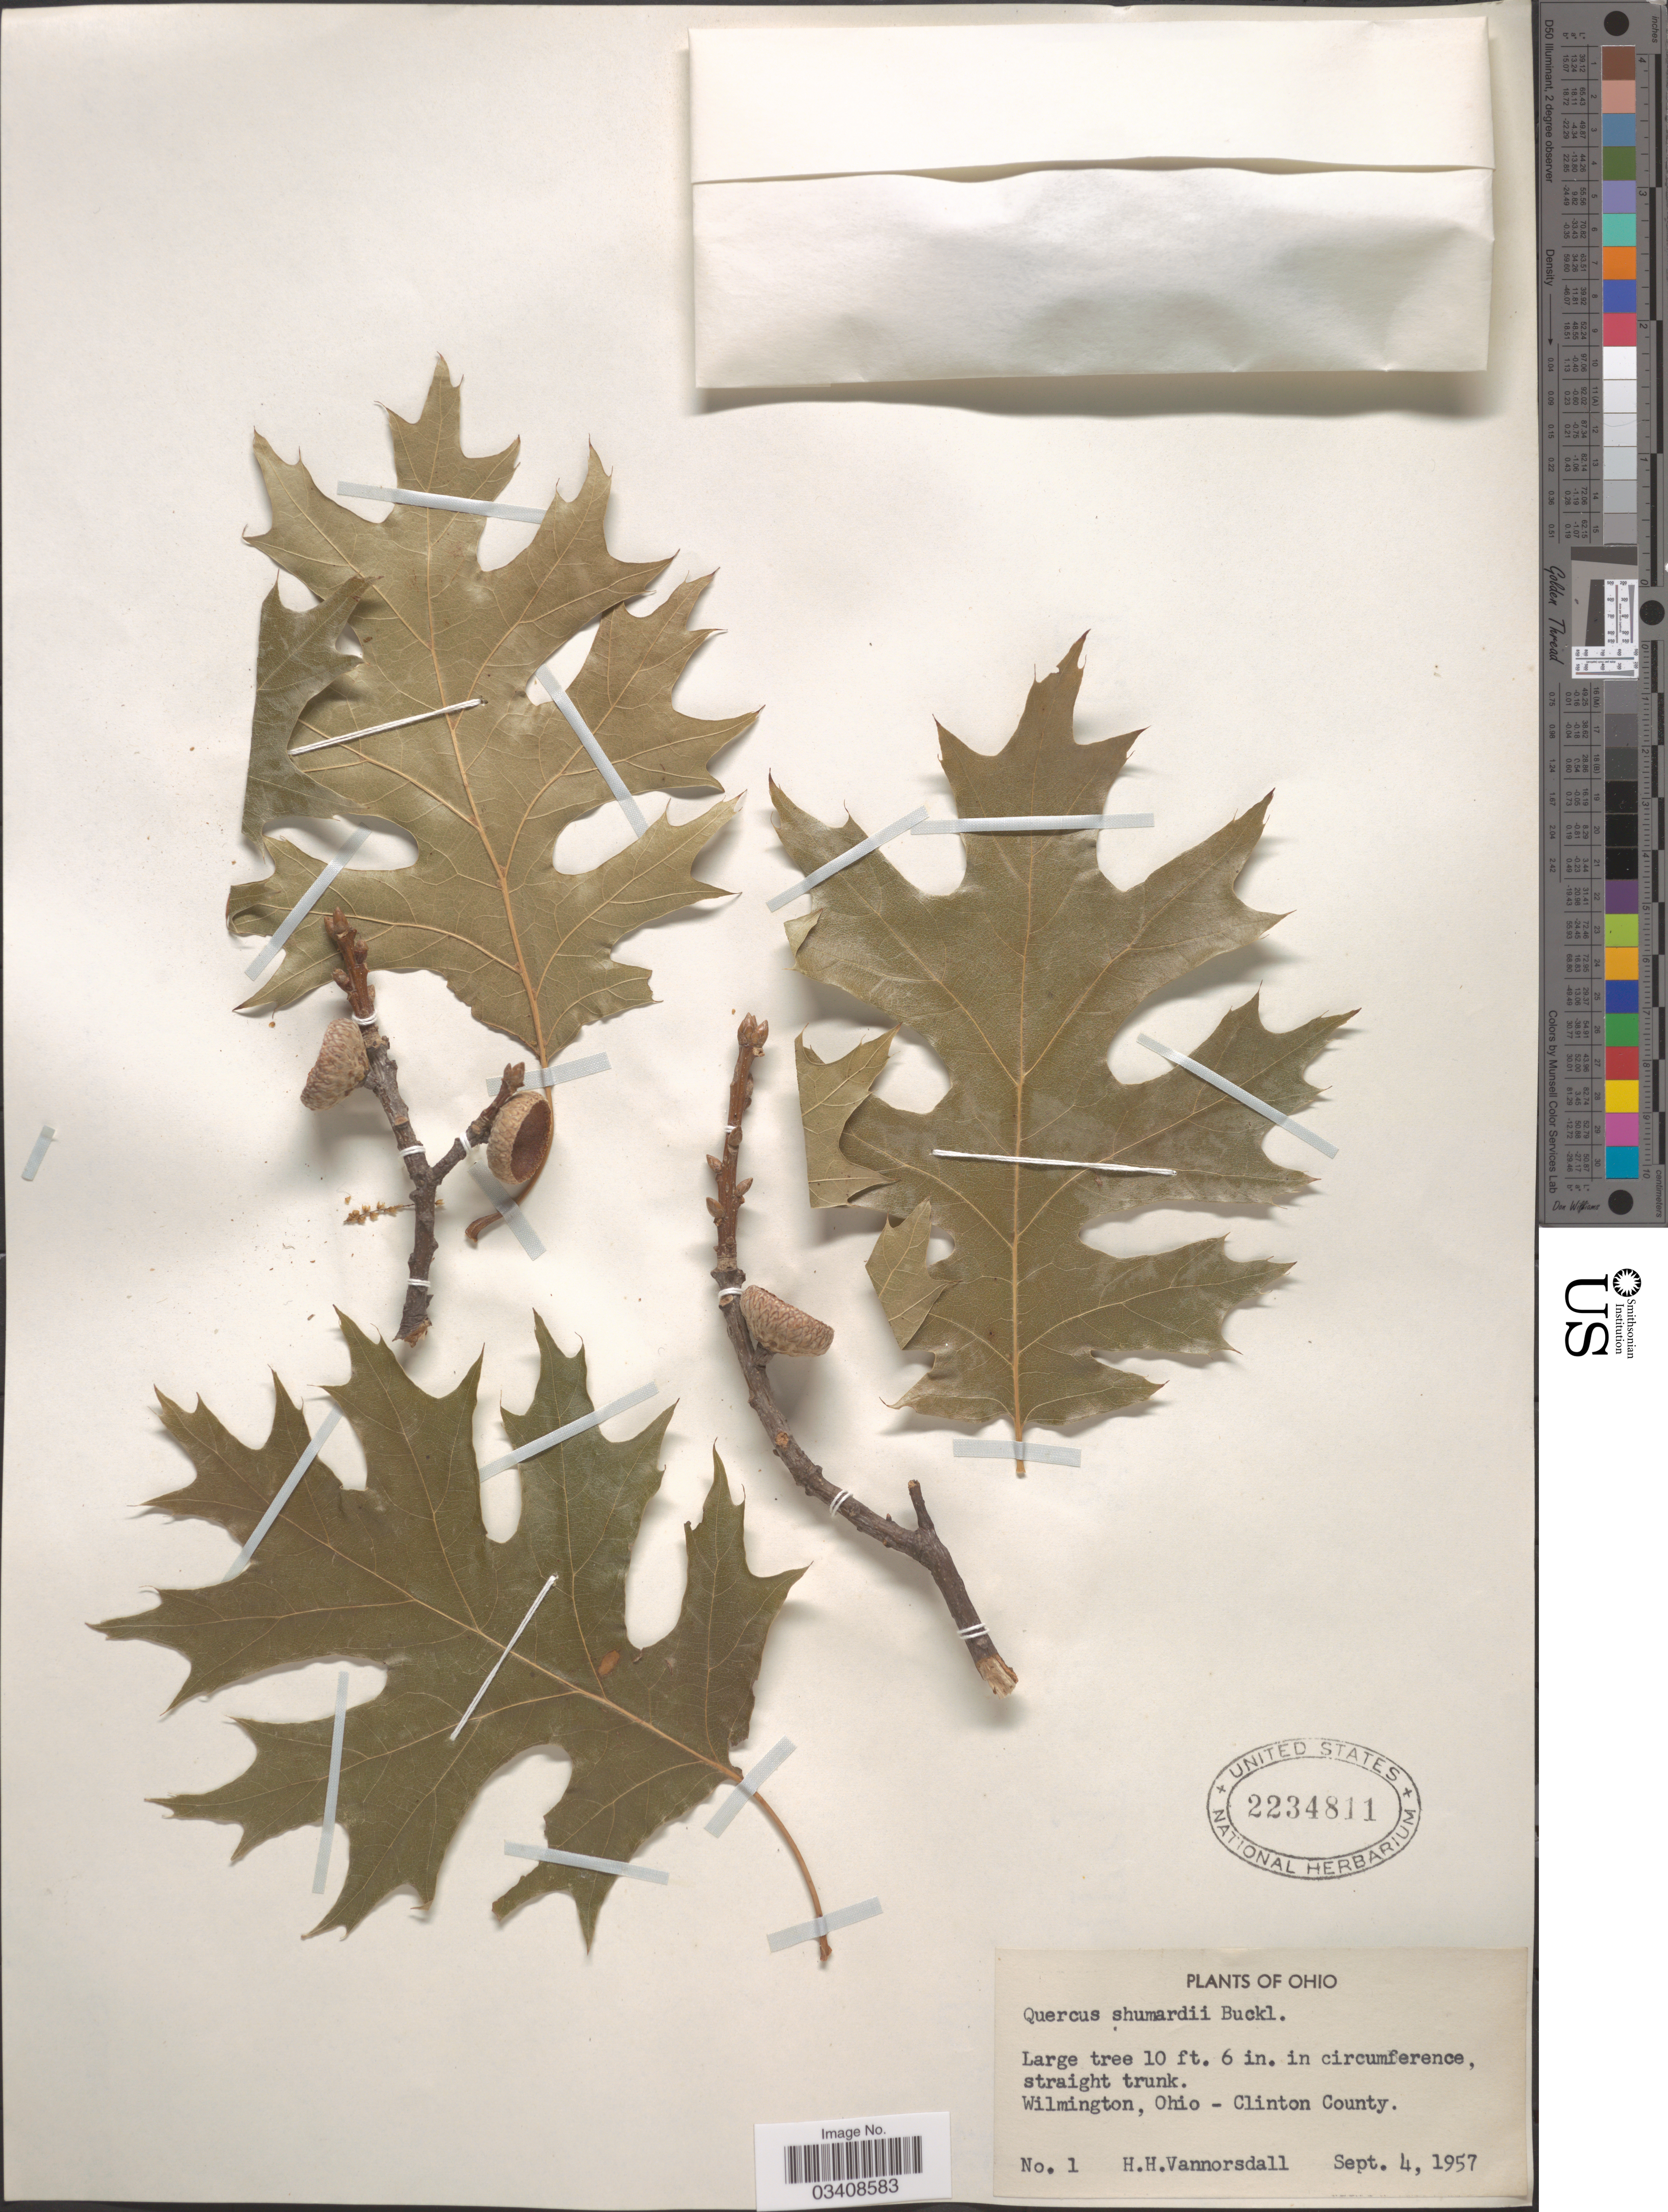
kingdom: Plantae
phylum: Tracheophyta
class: Magnoliopsida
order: Fagales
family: Fagaceae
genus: Quercus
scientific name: Quercus shumardii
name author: Buckley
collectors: H. Vannorsdall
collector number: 1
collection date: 1957-09-04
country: United States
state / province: Ohio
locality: Wilmington, - Clinton County.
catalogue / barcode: US 2234811